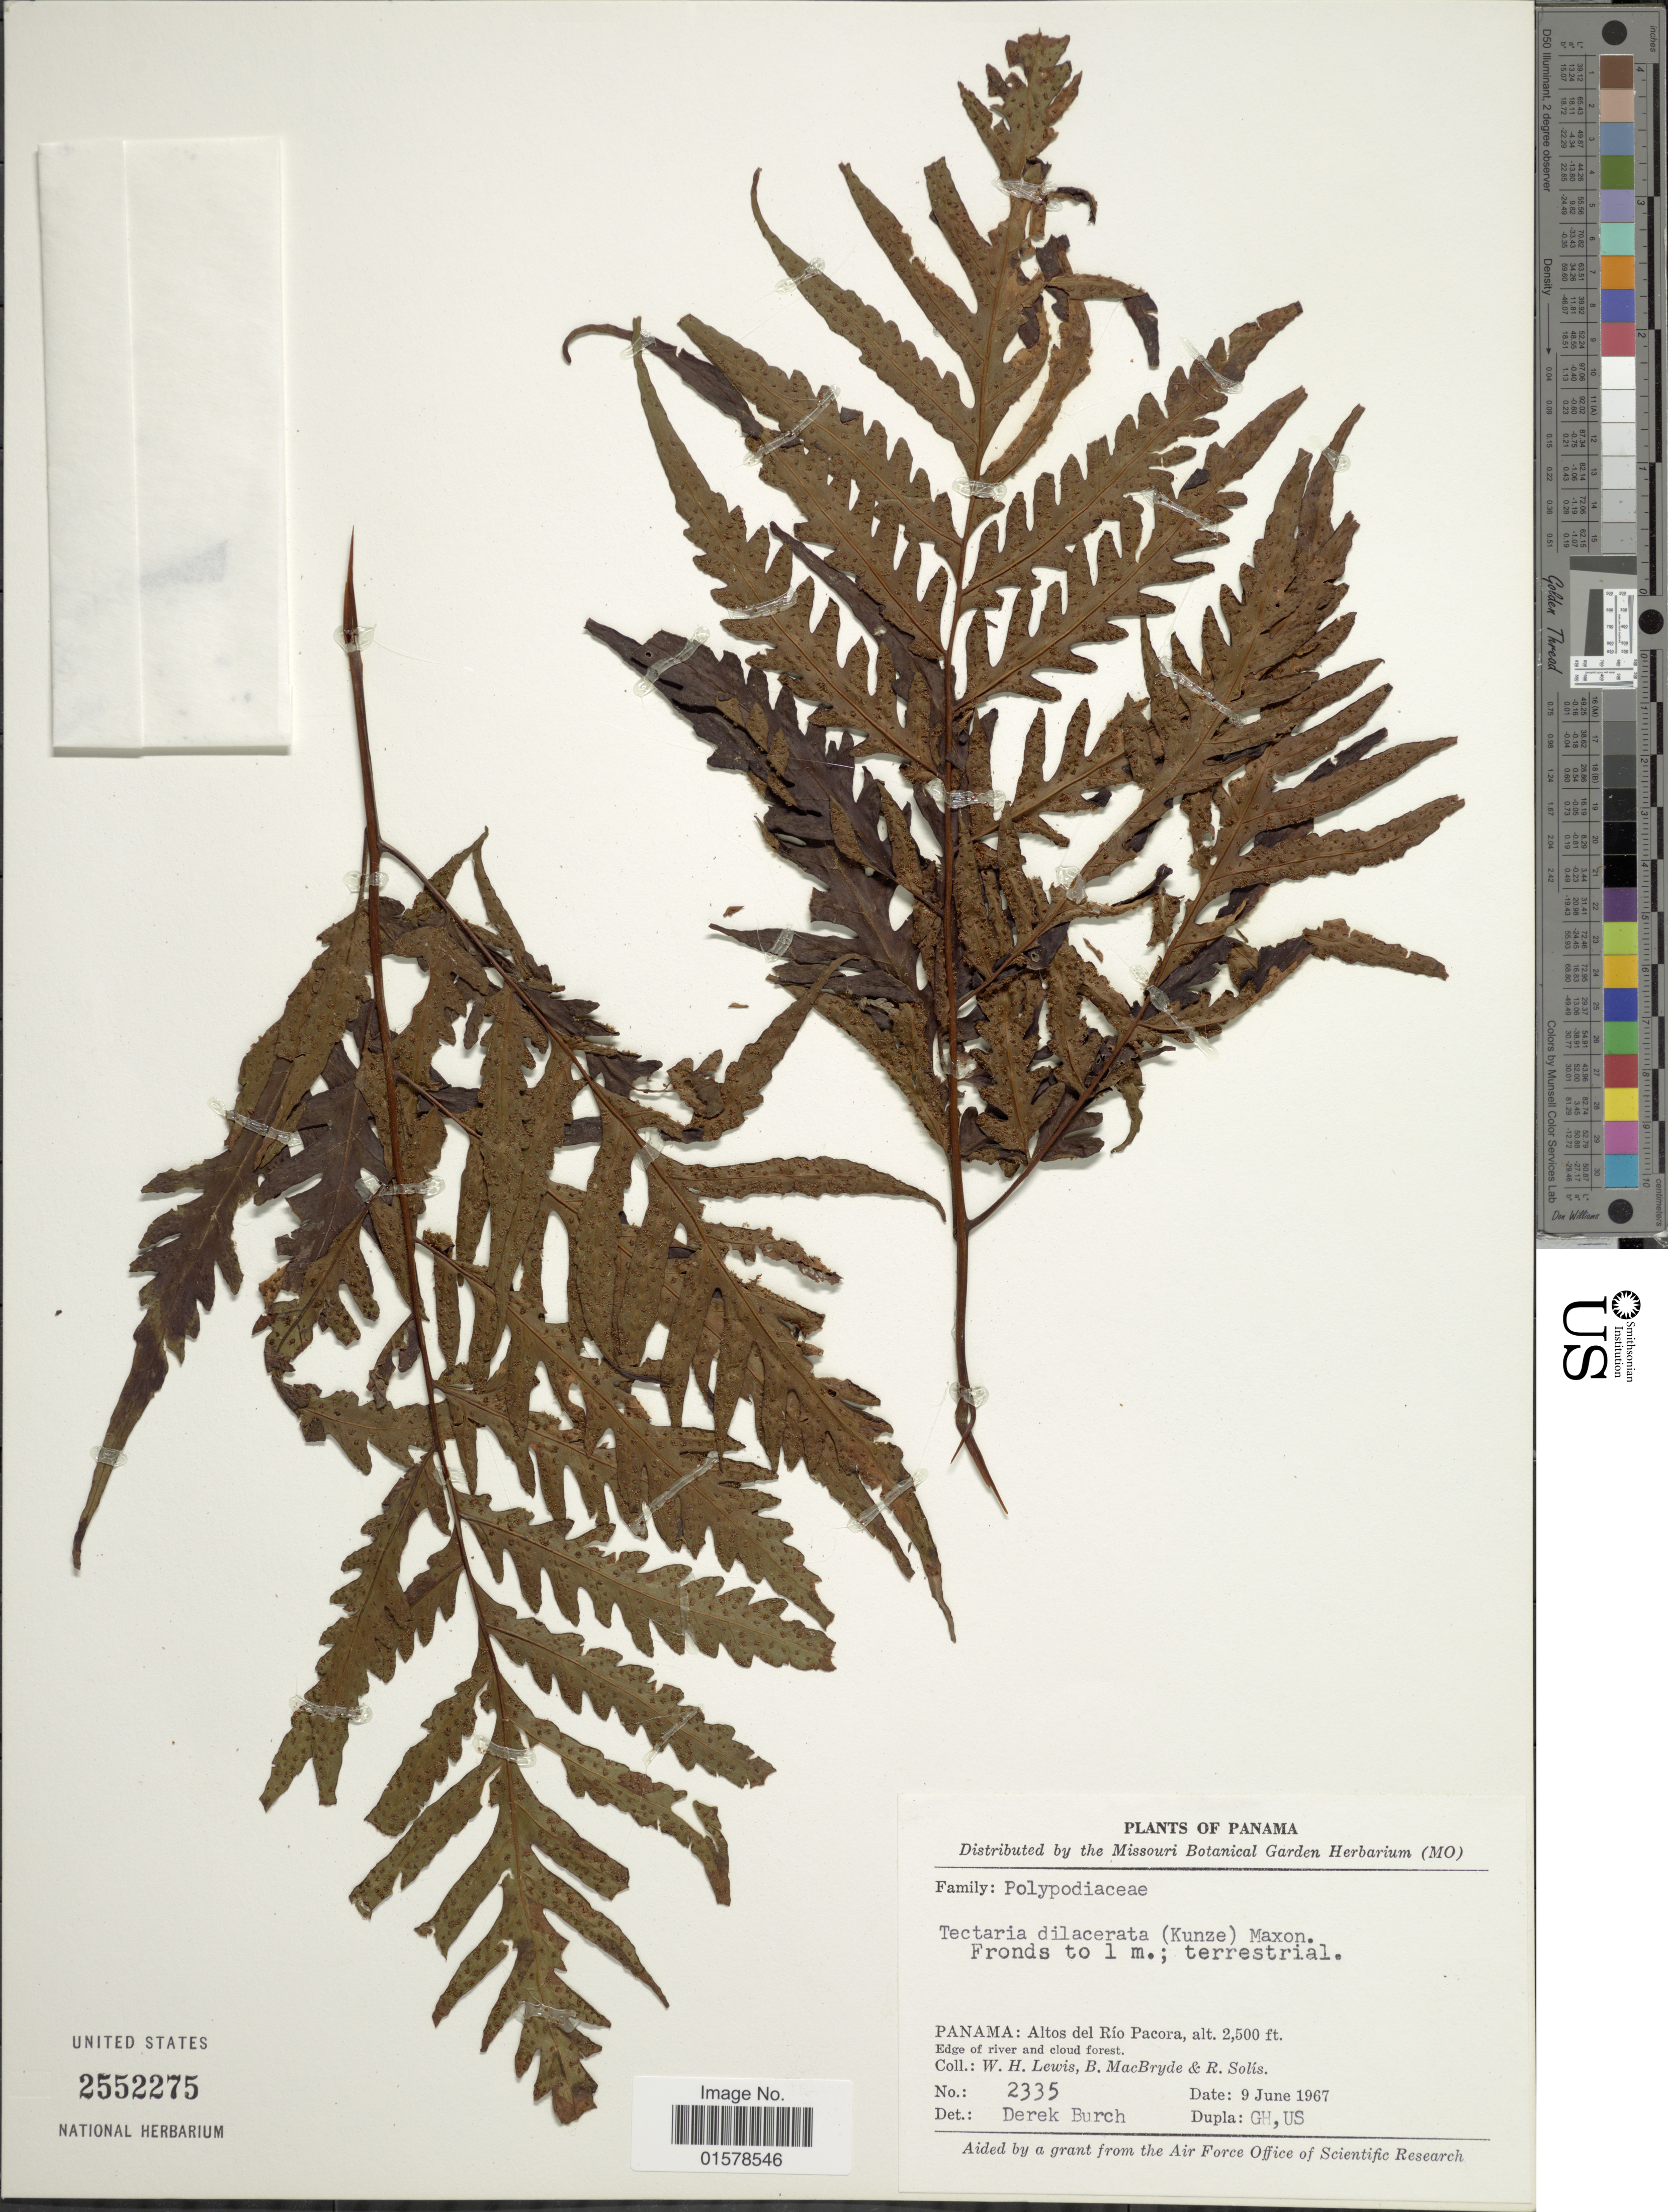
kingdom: Plantae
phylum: Tracheophyta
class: Polypodiopsida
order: Polypodiales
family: Tectariaceae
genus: Tectaria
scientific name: Tectaria mexicana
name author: (Fée) C.V. Morton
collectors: W. H. Lewis, B. MacBryde & R. Solis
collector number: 2335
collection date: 1967-06-09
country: Panama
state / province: Panamá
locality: Panama: Altos del Rio Pacora. Edge of river and cloud forest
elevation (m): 762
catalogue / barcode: US 2552275